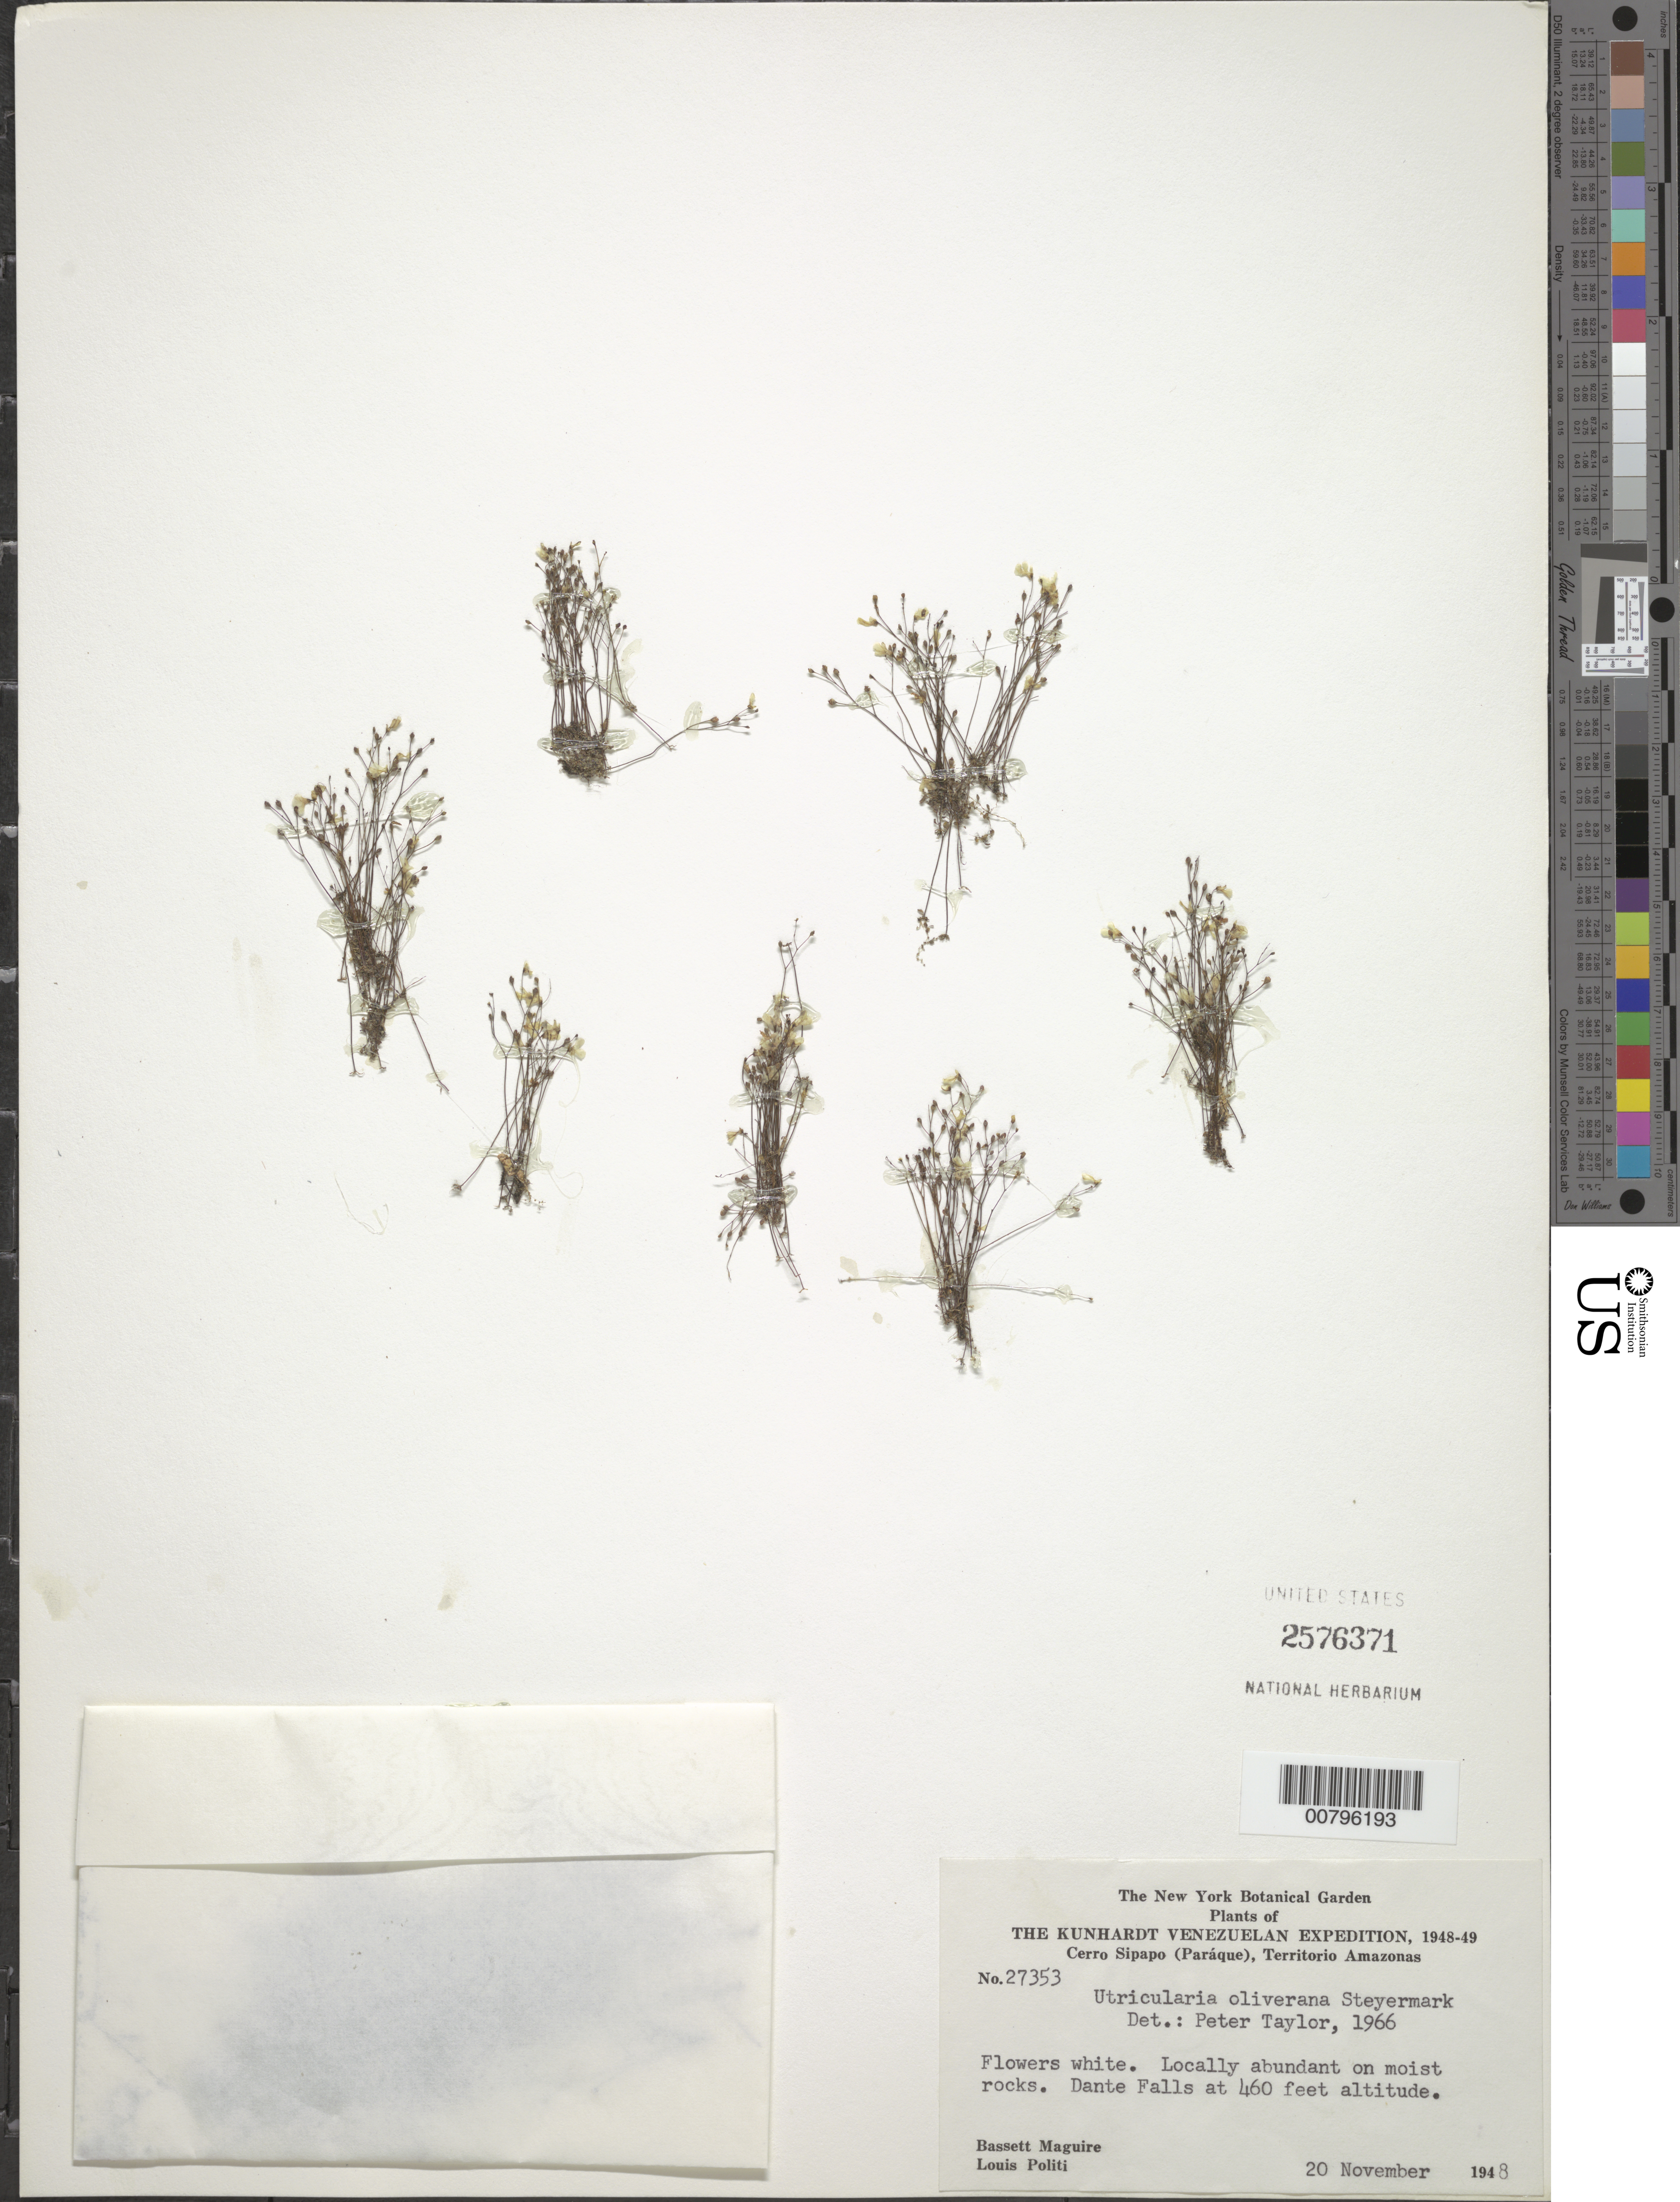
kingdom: Plantae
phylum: Tracheophyta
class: Magnoliopsida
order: Lamiales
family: Lentibulariaceae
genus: Utricularia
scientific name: Utricularia oliveriana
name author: Steyerm.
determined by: Taylor, P.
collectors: B. Maguire & L. Politi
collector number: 27353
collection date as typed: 20-Nov-48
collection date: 1948-11-20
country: Venezuela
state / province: Amazonas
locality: Cerro Sipapo (Paráque), Río Cuao, Danta (Tapir) Falls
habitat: Moist rocks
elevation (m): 140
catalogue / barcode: US 2576371